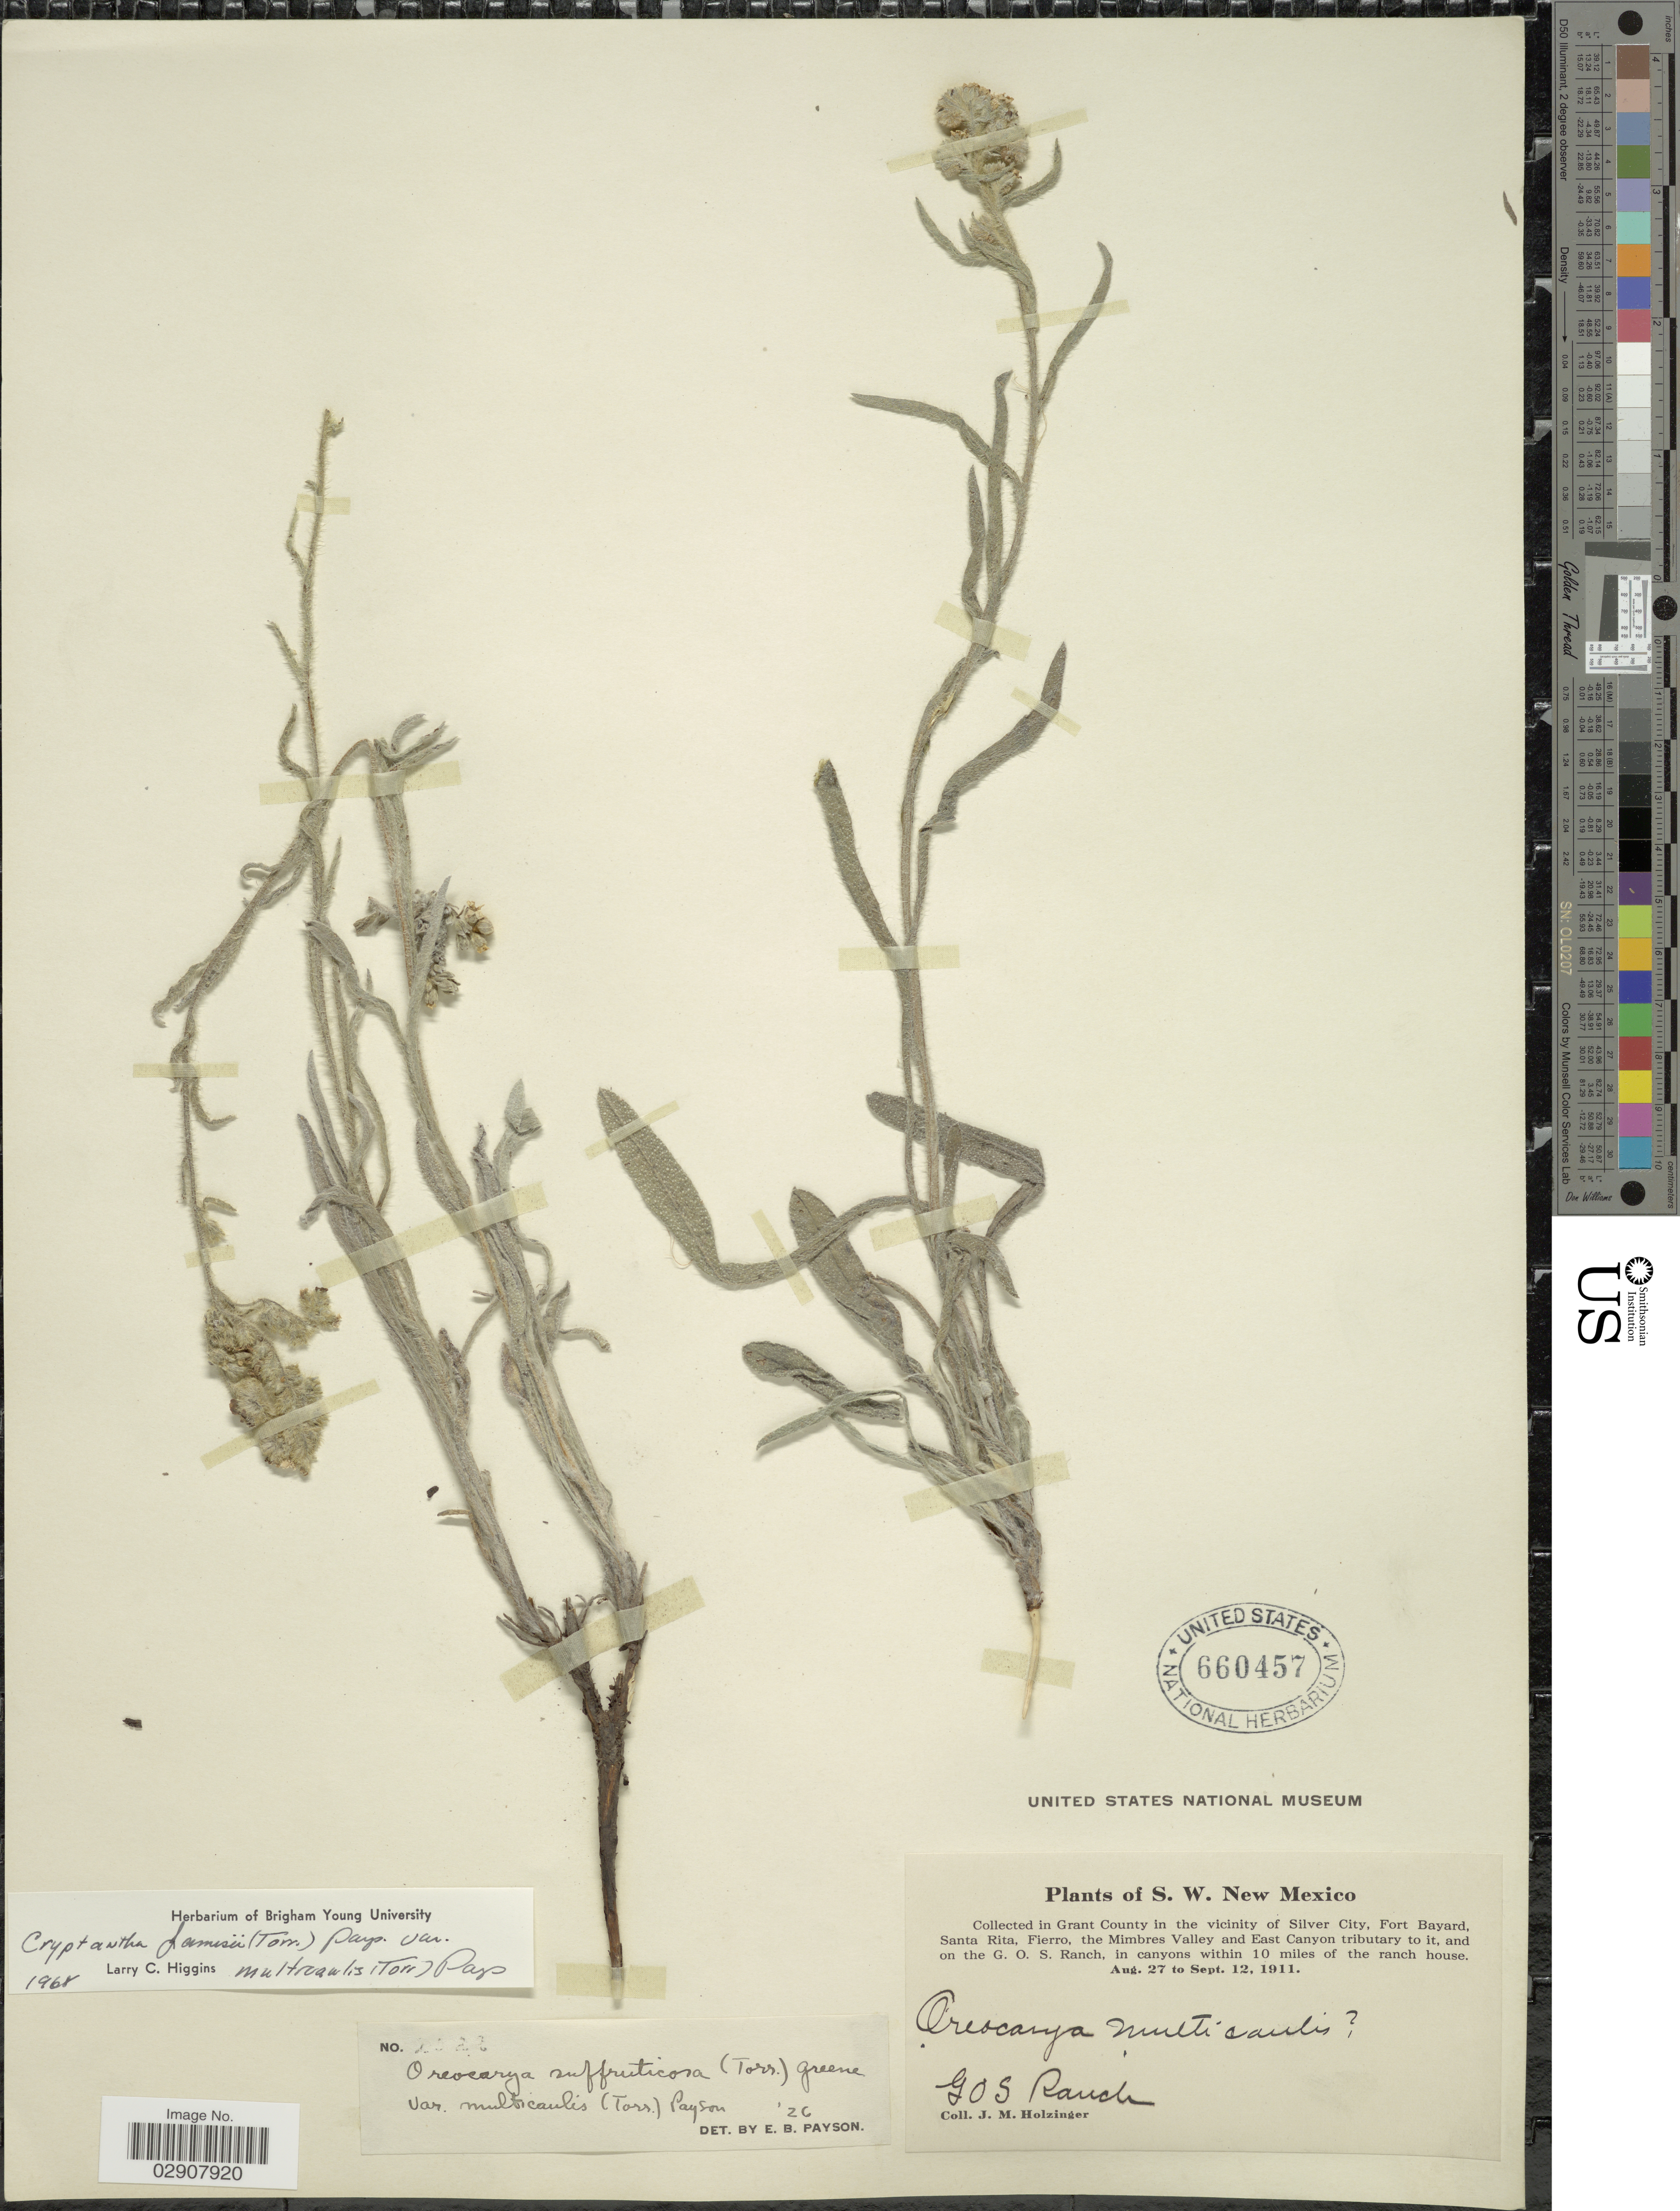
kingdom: Plantae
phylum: Tracheophyta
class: Magnoliopsida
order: Boraginales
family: Boraginaceae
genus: Cryptantha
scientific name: Cryptantha jamesii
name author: (Torr.) Payson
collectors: J. M. Holzinger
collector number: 2522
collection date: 1911-08-27/1911-09-12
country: United States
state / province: New Mexico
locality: Grant County in the vicinity of Silver City, Fort Bayard, Santa Rita, Fierro, the Mimbres Valley and East Canyon tributary to it, and on the G. O. S. Ranch, in canyons within 10 miles of the ranch house. S. W. New Mexico. G O S Ranch.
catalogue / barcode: US 660457